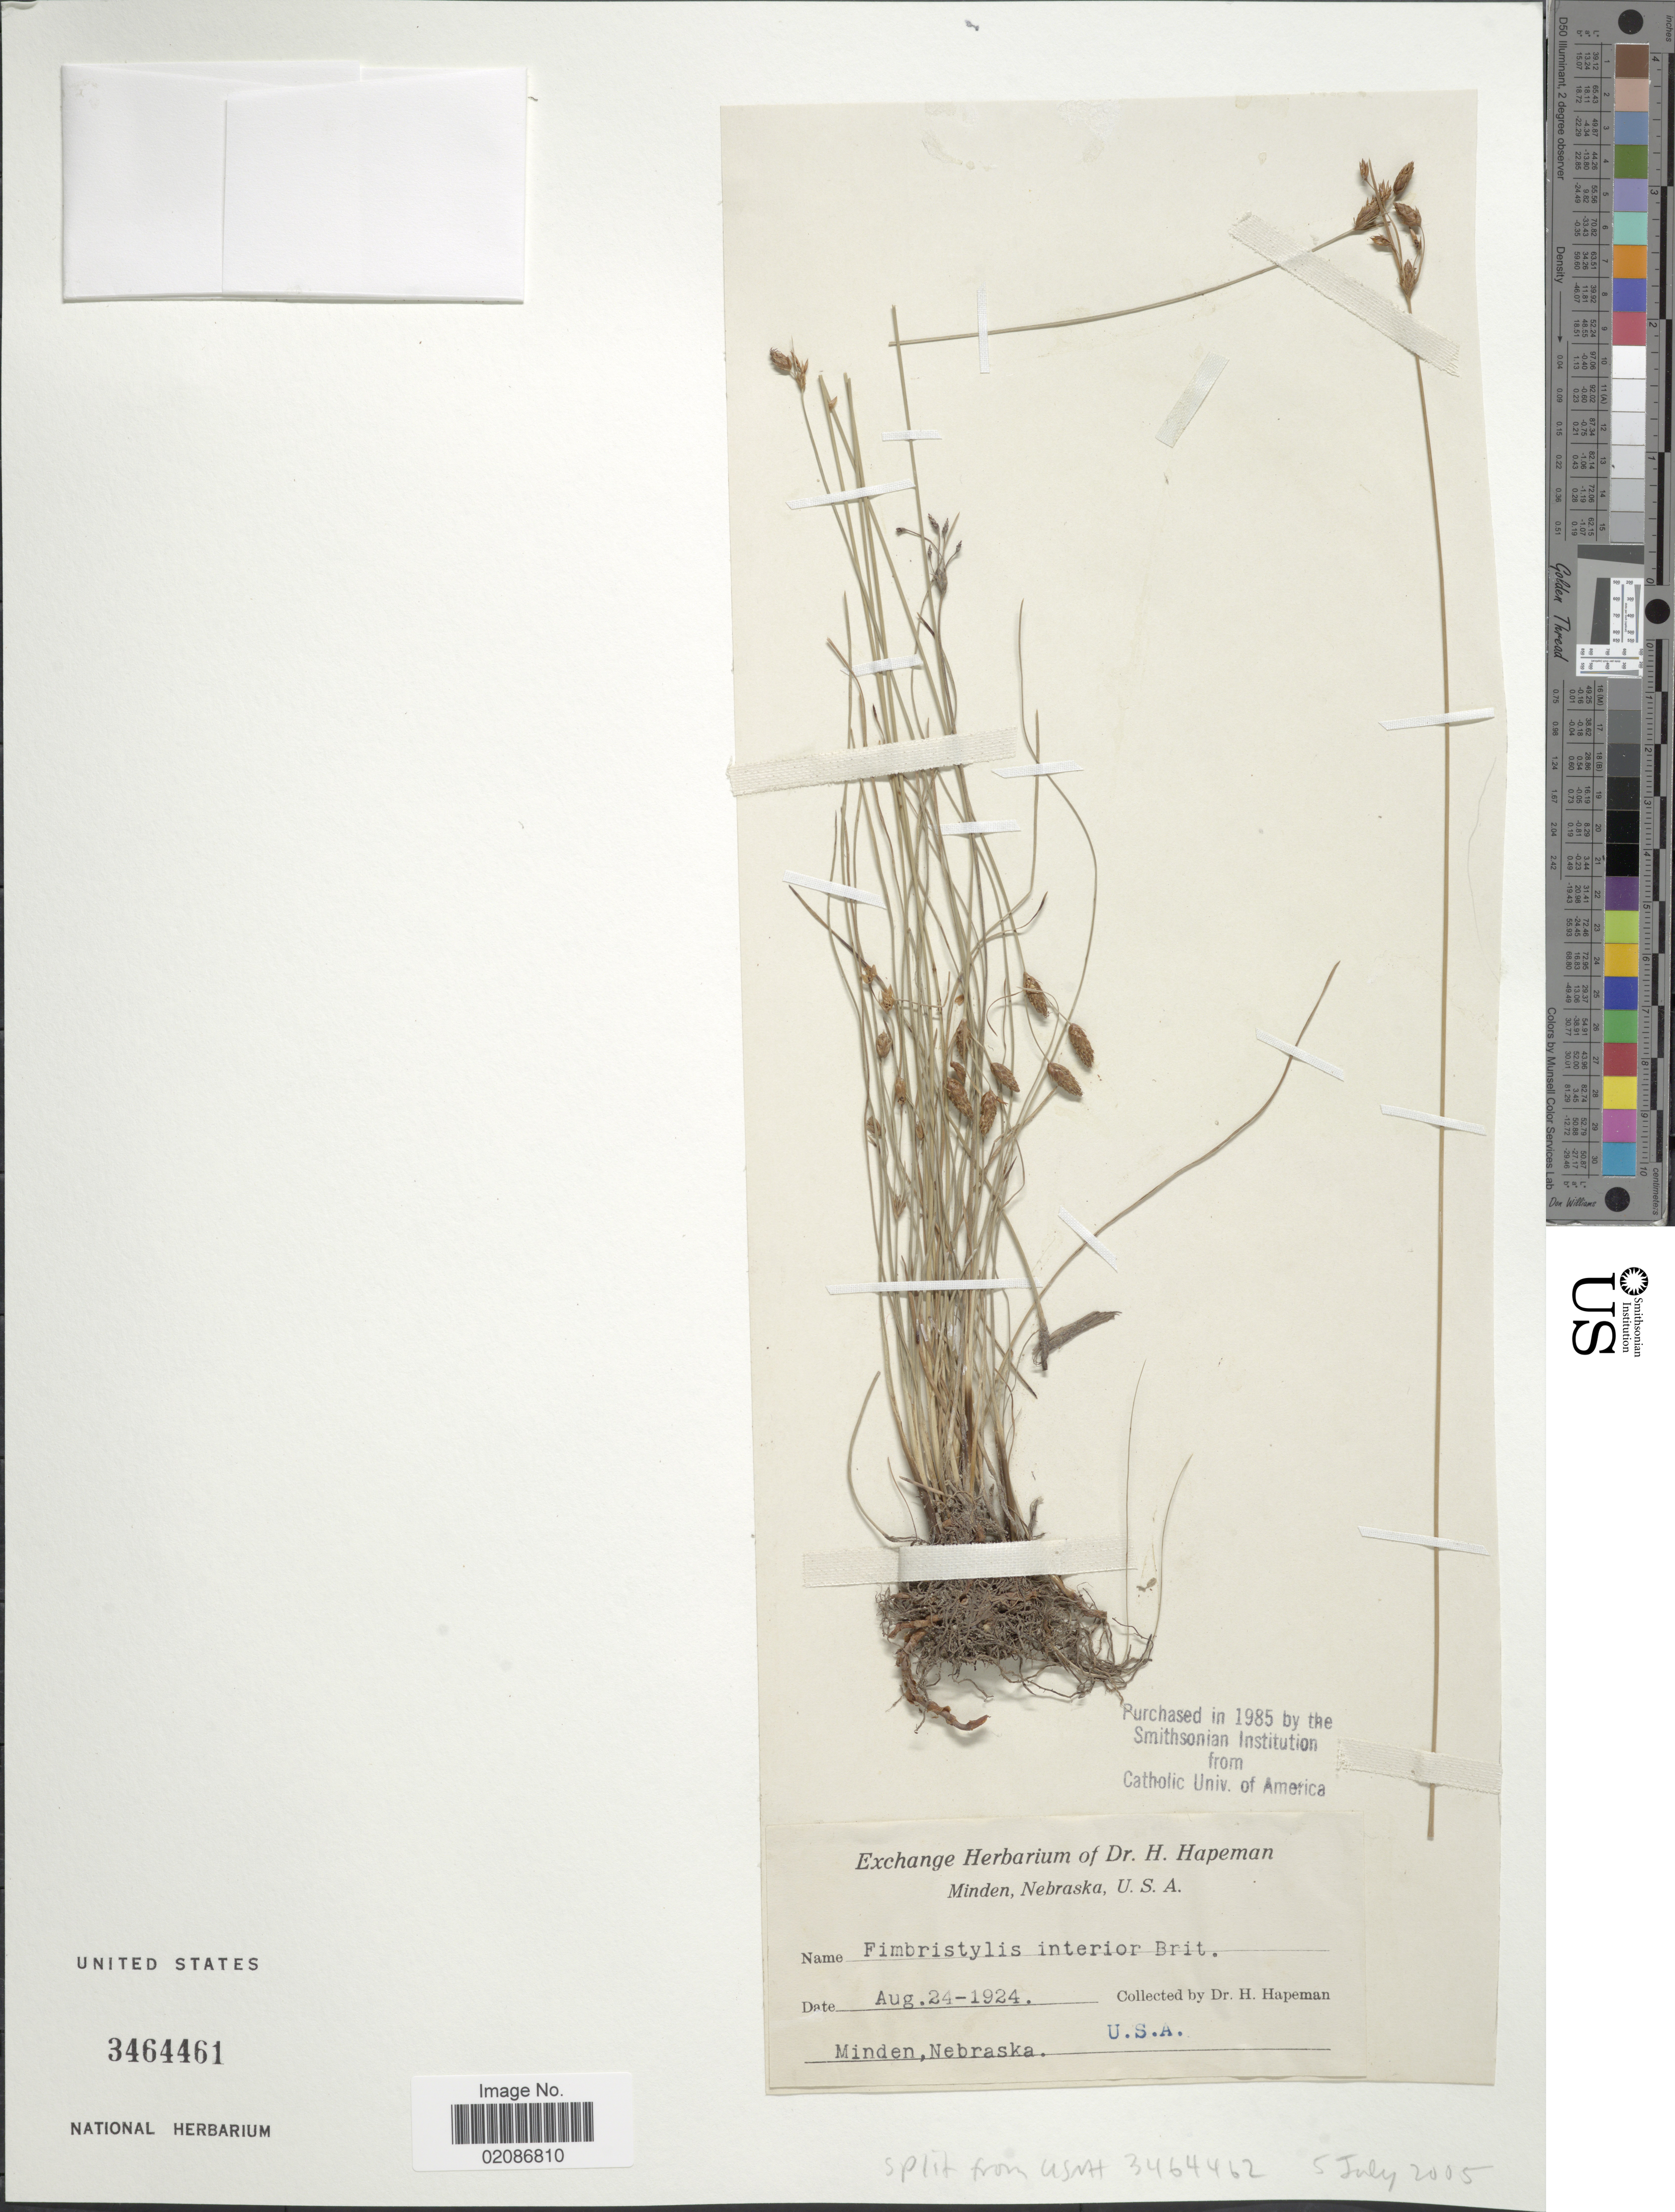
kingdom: Plantae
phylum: Tracheophyta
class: Liliopsida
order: Poales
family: Cyperaceae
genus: Fimbristylis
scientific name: Fimbristylis puberula var. interior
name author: (Britton) Kral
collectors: H. Hapeman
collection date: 1924-08-24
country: United States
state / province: Nebraska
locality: Minden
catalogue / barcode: US 3464461